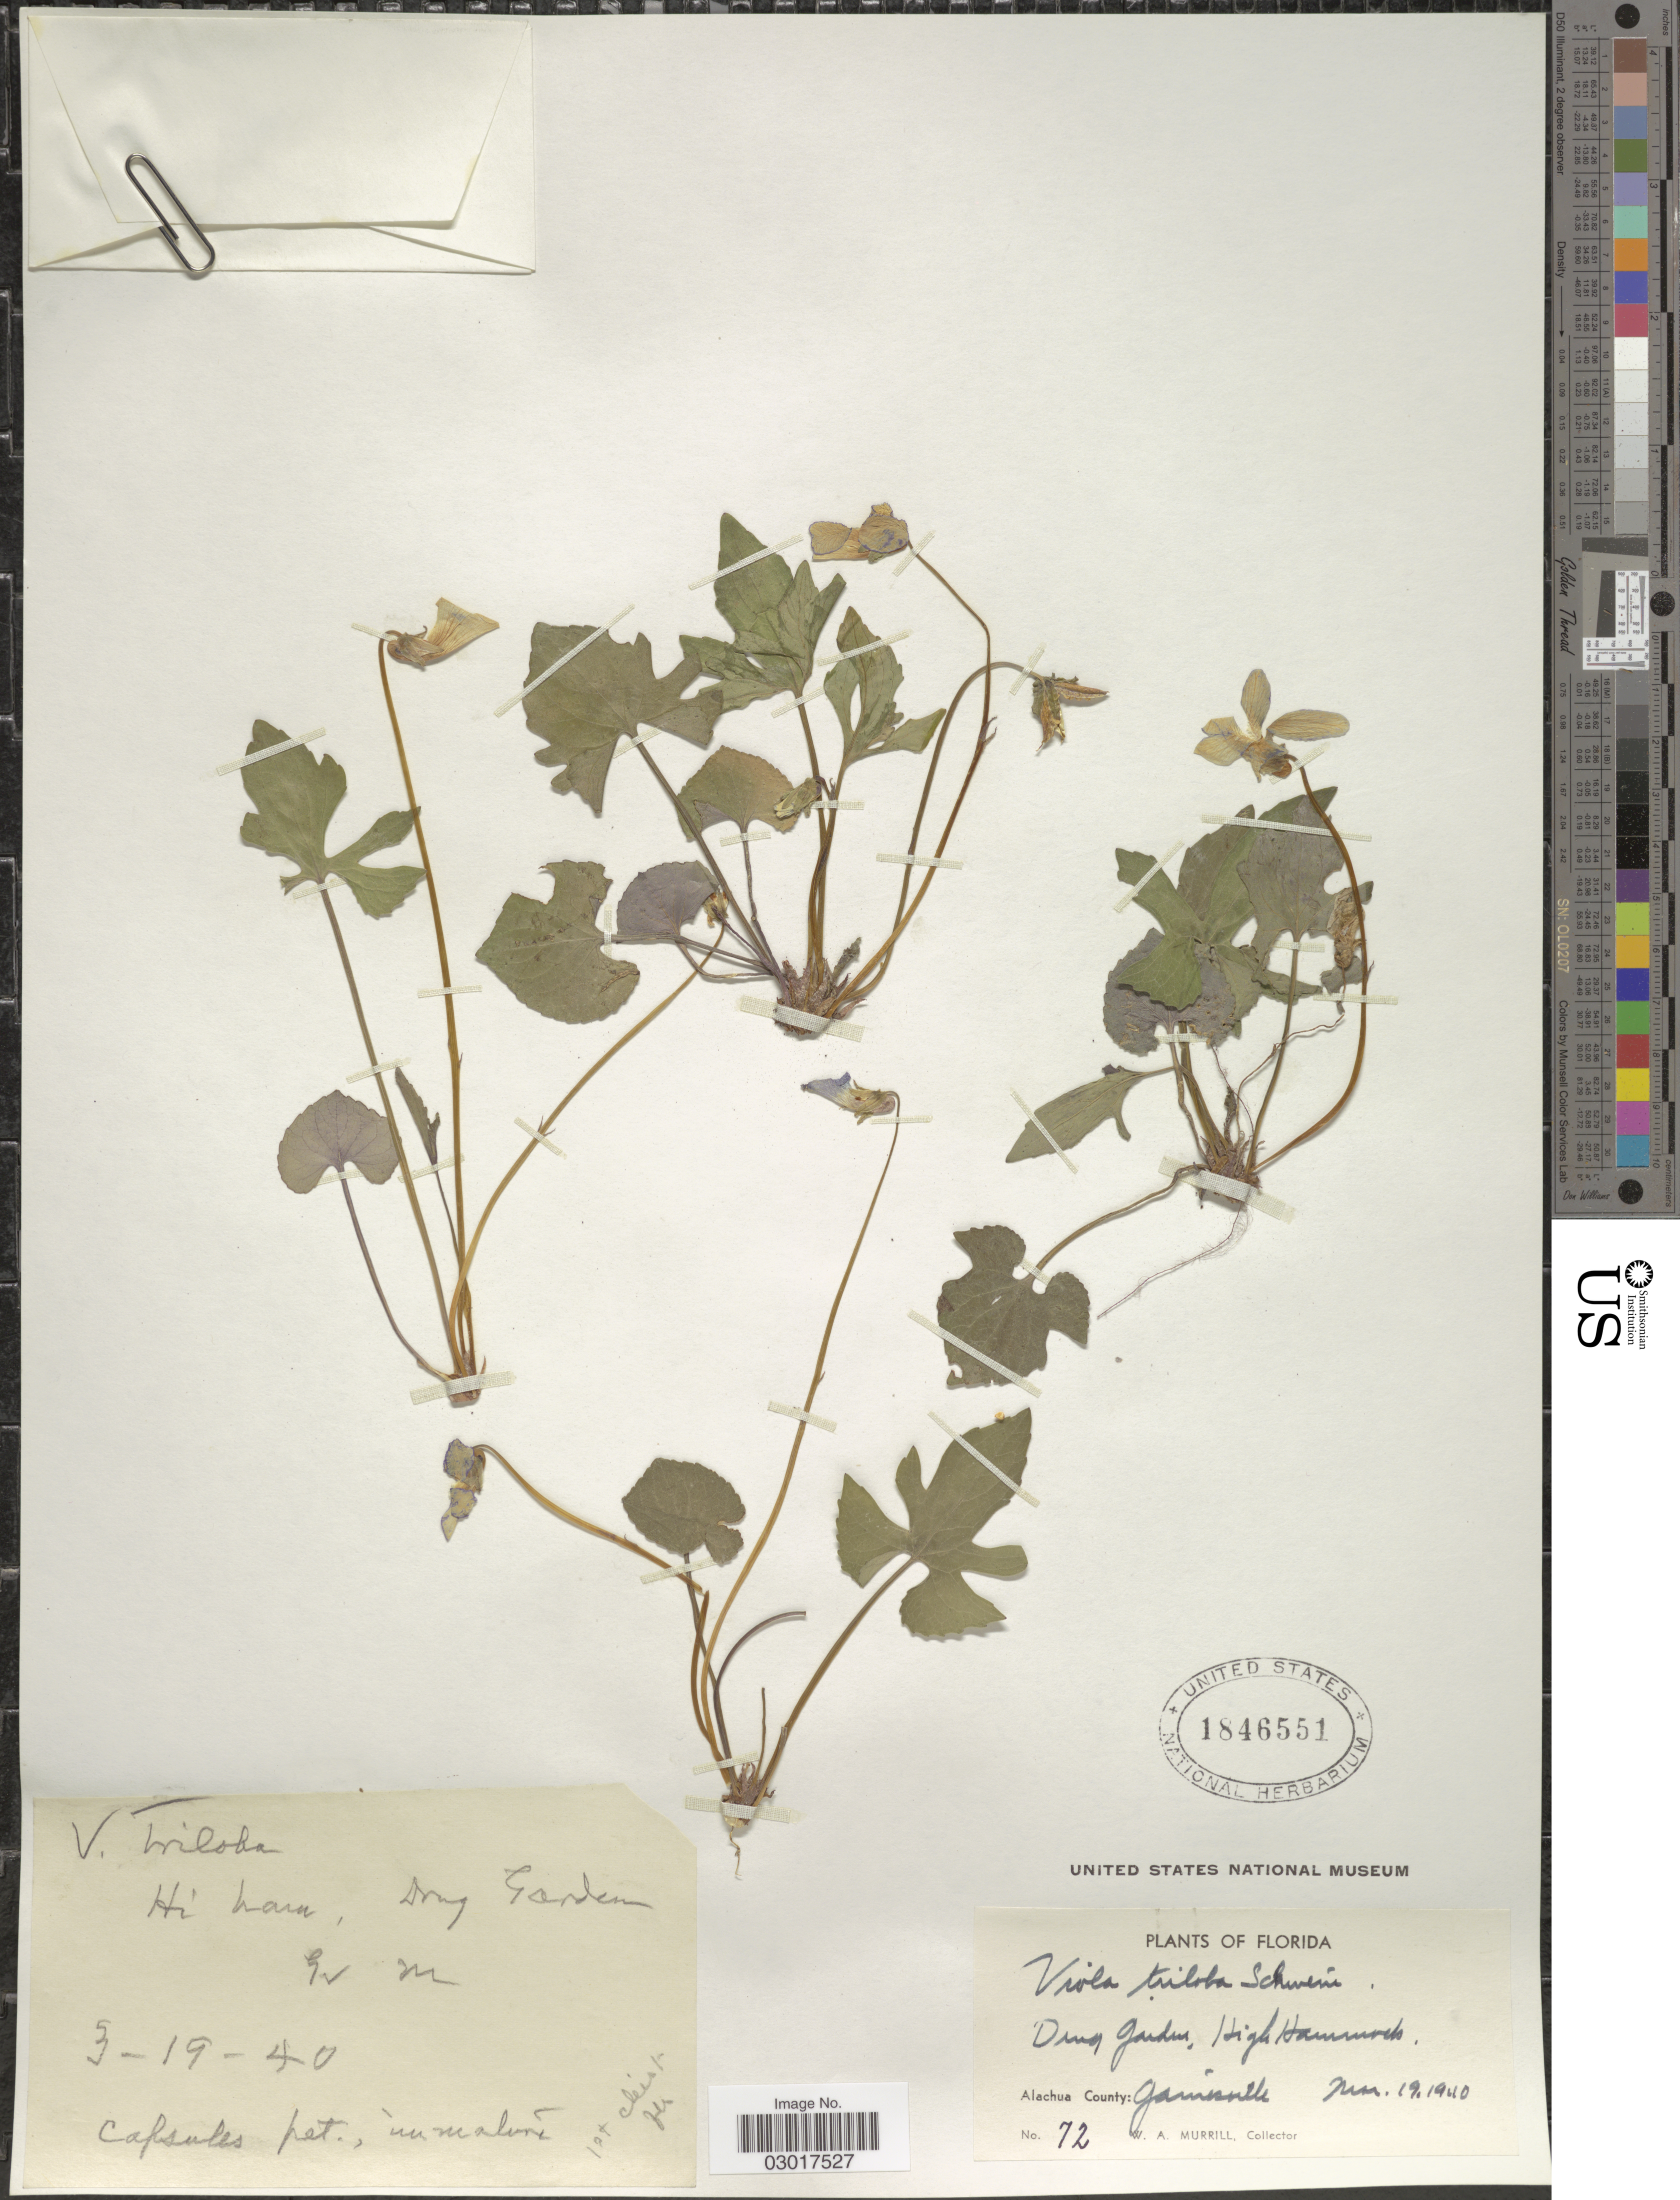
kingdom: Plantae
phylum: Tracheophyta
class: Magnoliopsida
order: Malpighiales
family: Violaceae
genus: Viola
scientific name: Viola triloba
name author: Schwein.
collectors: W. A. Murrill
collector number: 72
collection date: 1940-03-19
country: United States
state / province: Florida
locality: Drug Gardens, High Hammock. Alachua County: Gainesville.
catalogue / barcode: US 1846551